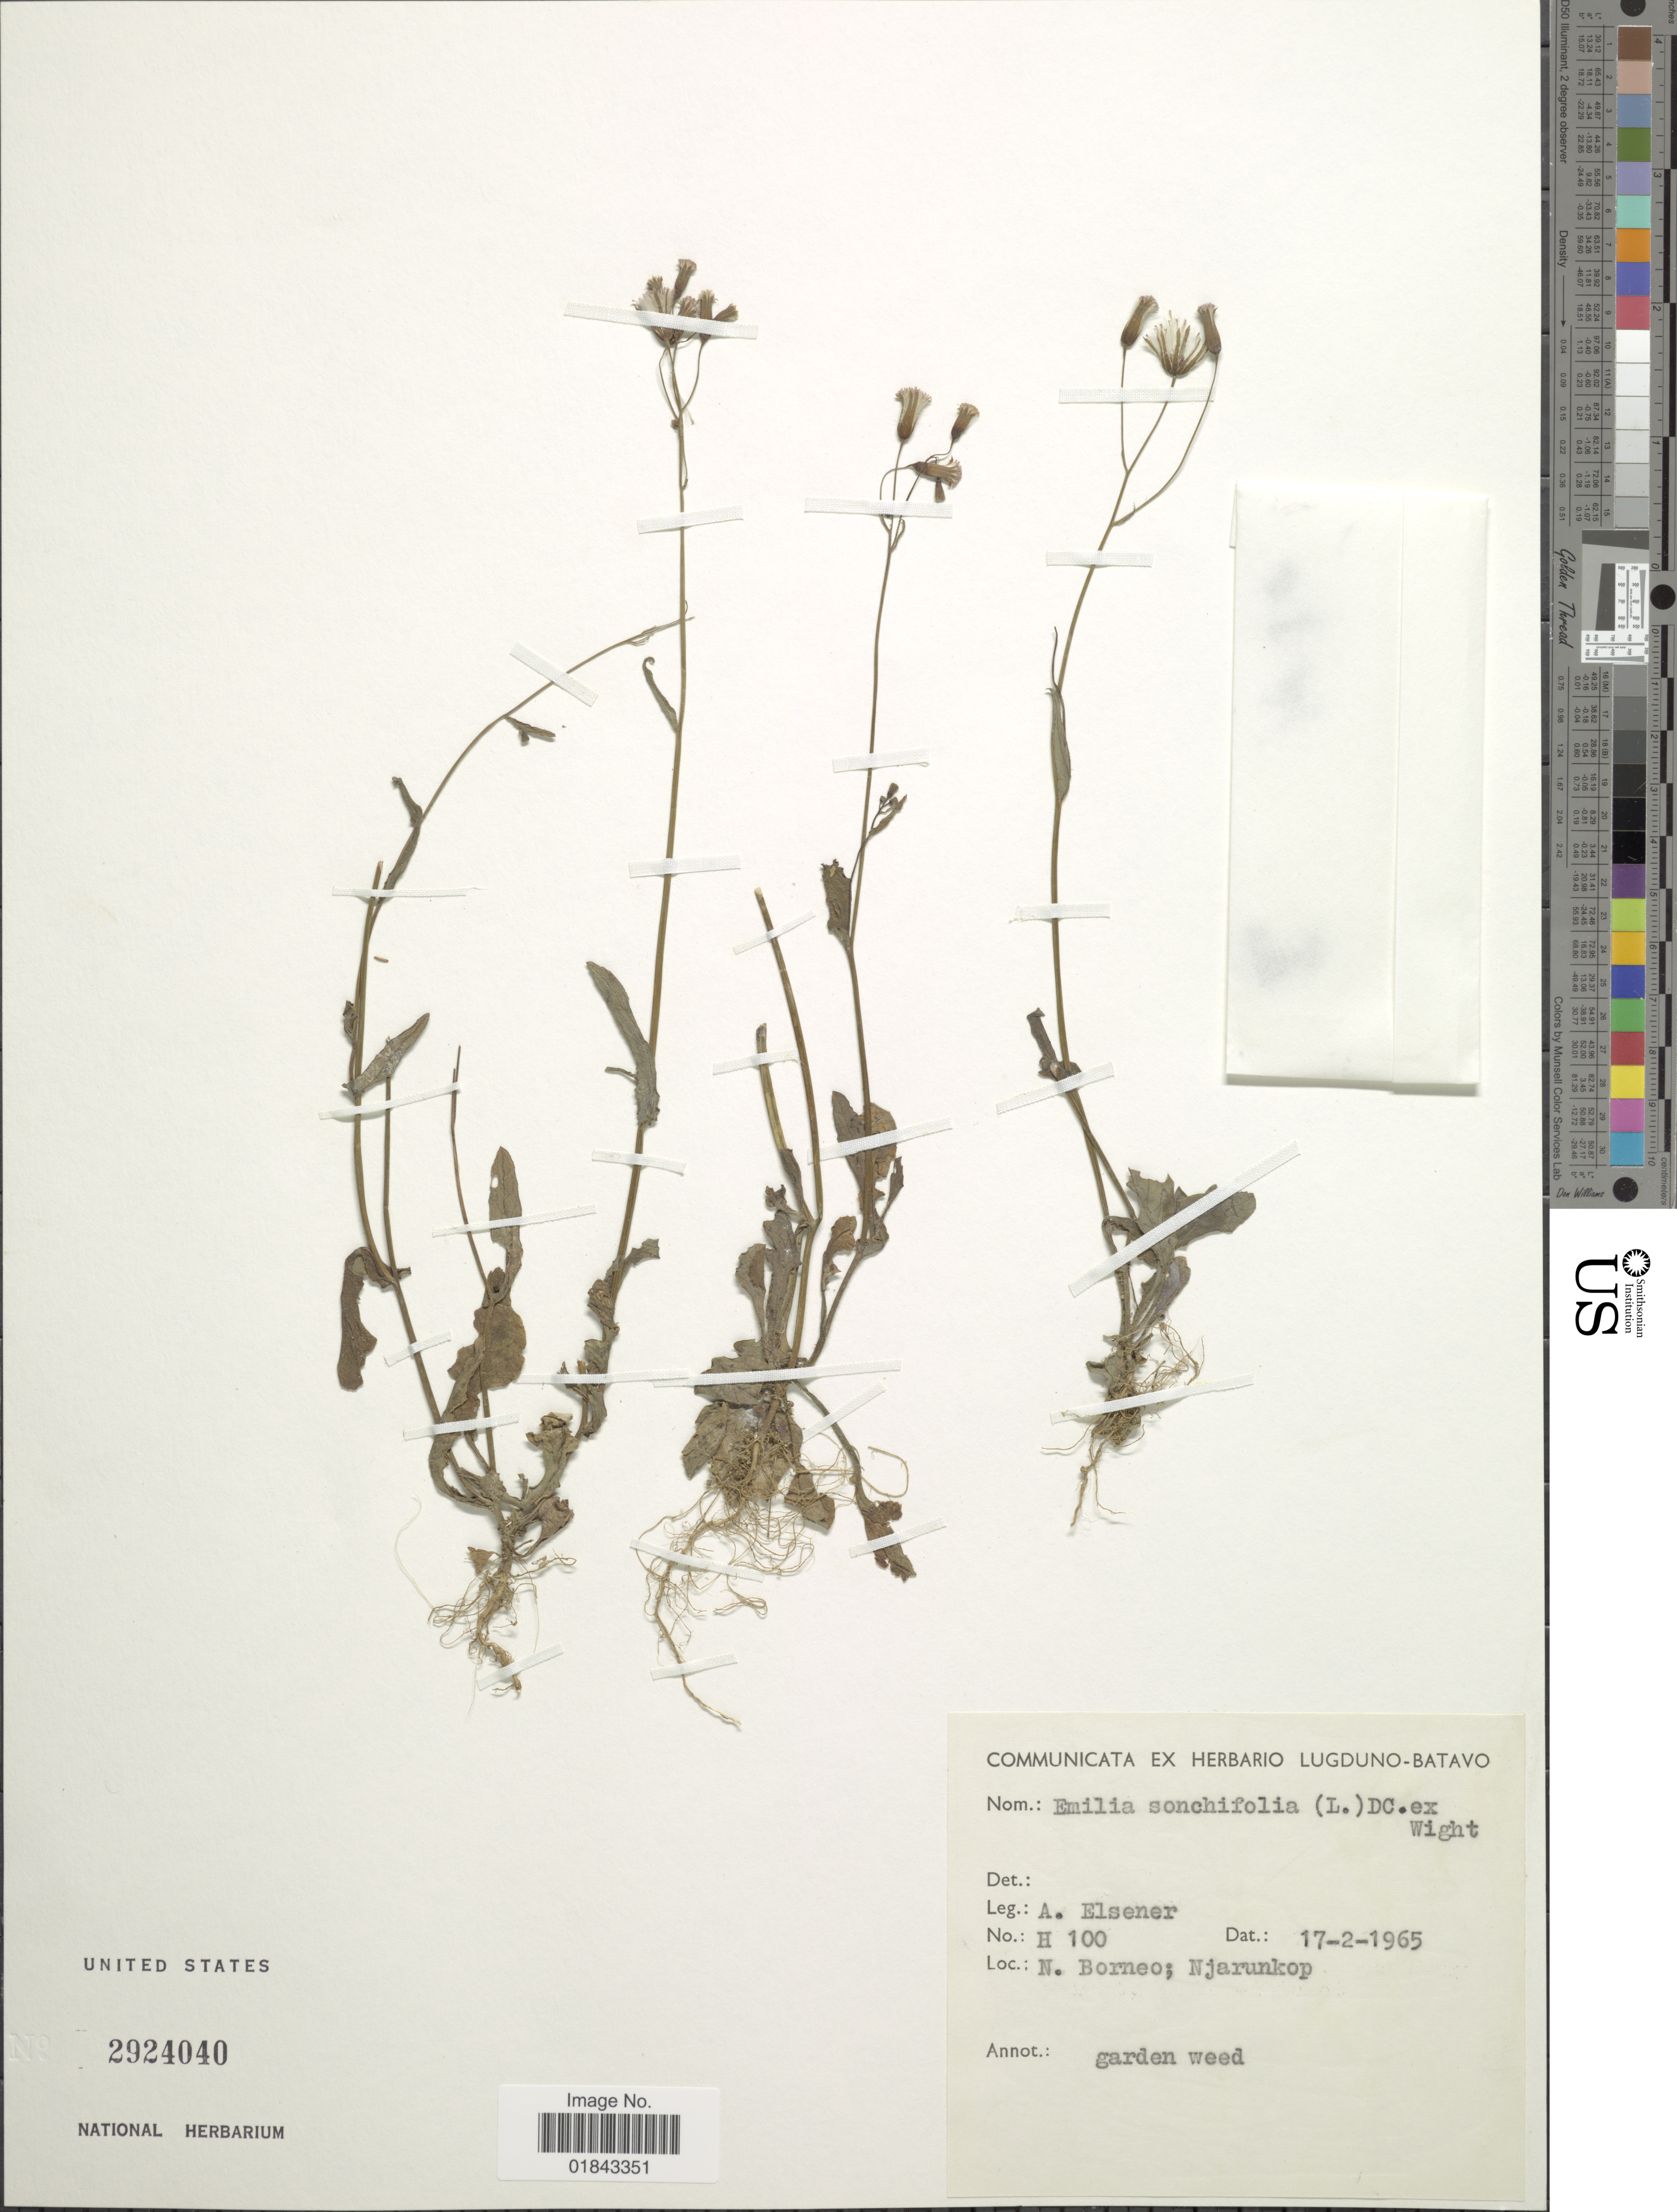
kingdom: Plantae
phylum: Tracheophyta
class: Magnoliopsida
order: Asterales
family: Asteraceae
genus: Emilia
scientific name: Emilia sonchifolia var. javanica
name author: (Burm. f.) Mattf.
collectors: A. Elsener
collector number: H100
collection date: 1965-02-17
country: Malaysia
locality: N. Borneo; Njarunkop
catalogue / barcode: US 2924040